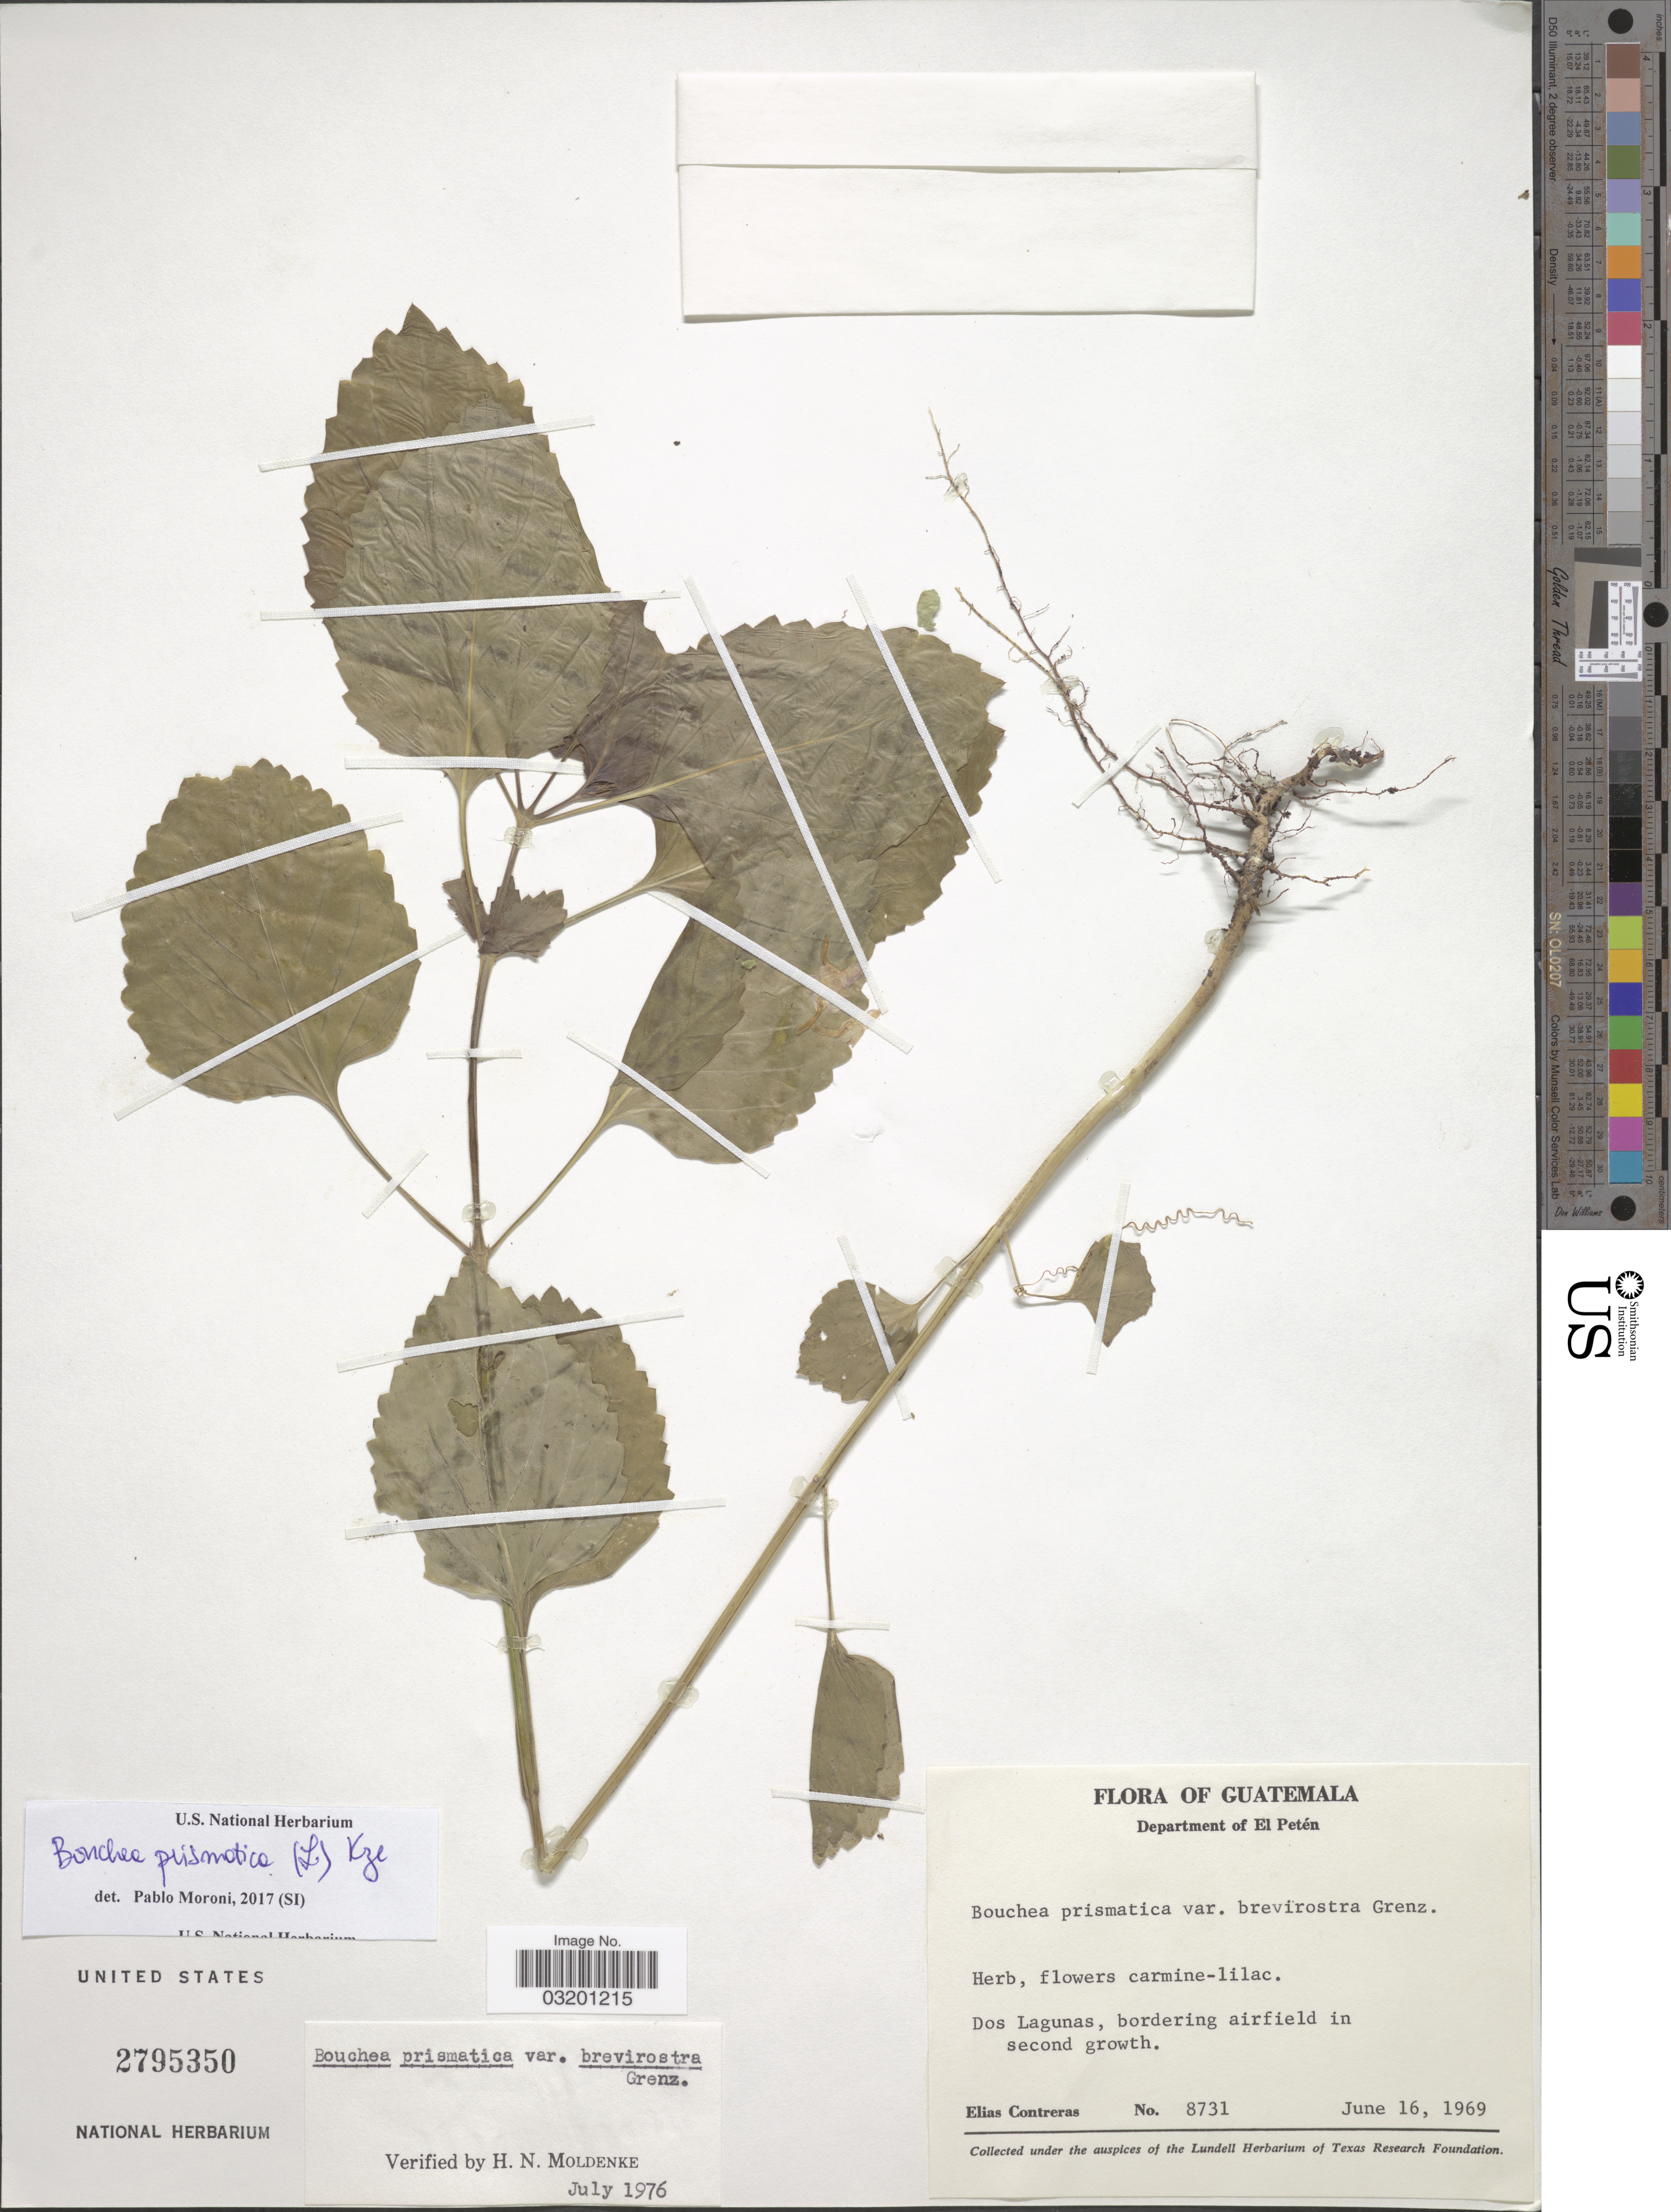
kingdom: Plantae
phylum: Tracheophyta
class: Magnoliopsida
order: Lamiales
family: Verbenaceae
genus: Bouchea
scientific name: Bouchea prismatica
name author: (L.) Kuntze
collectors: E. Contreras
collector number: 8731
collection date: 1969-06-16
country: Guatemala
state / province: El Petén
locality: Department of El Petén. Dos Lagunas, bordering airfield in second growth.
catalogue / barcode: US 2795350